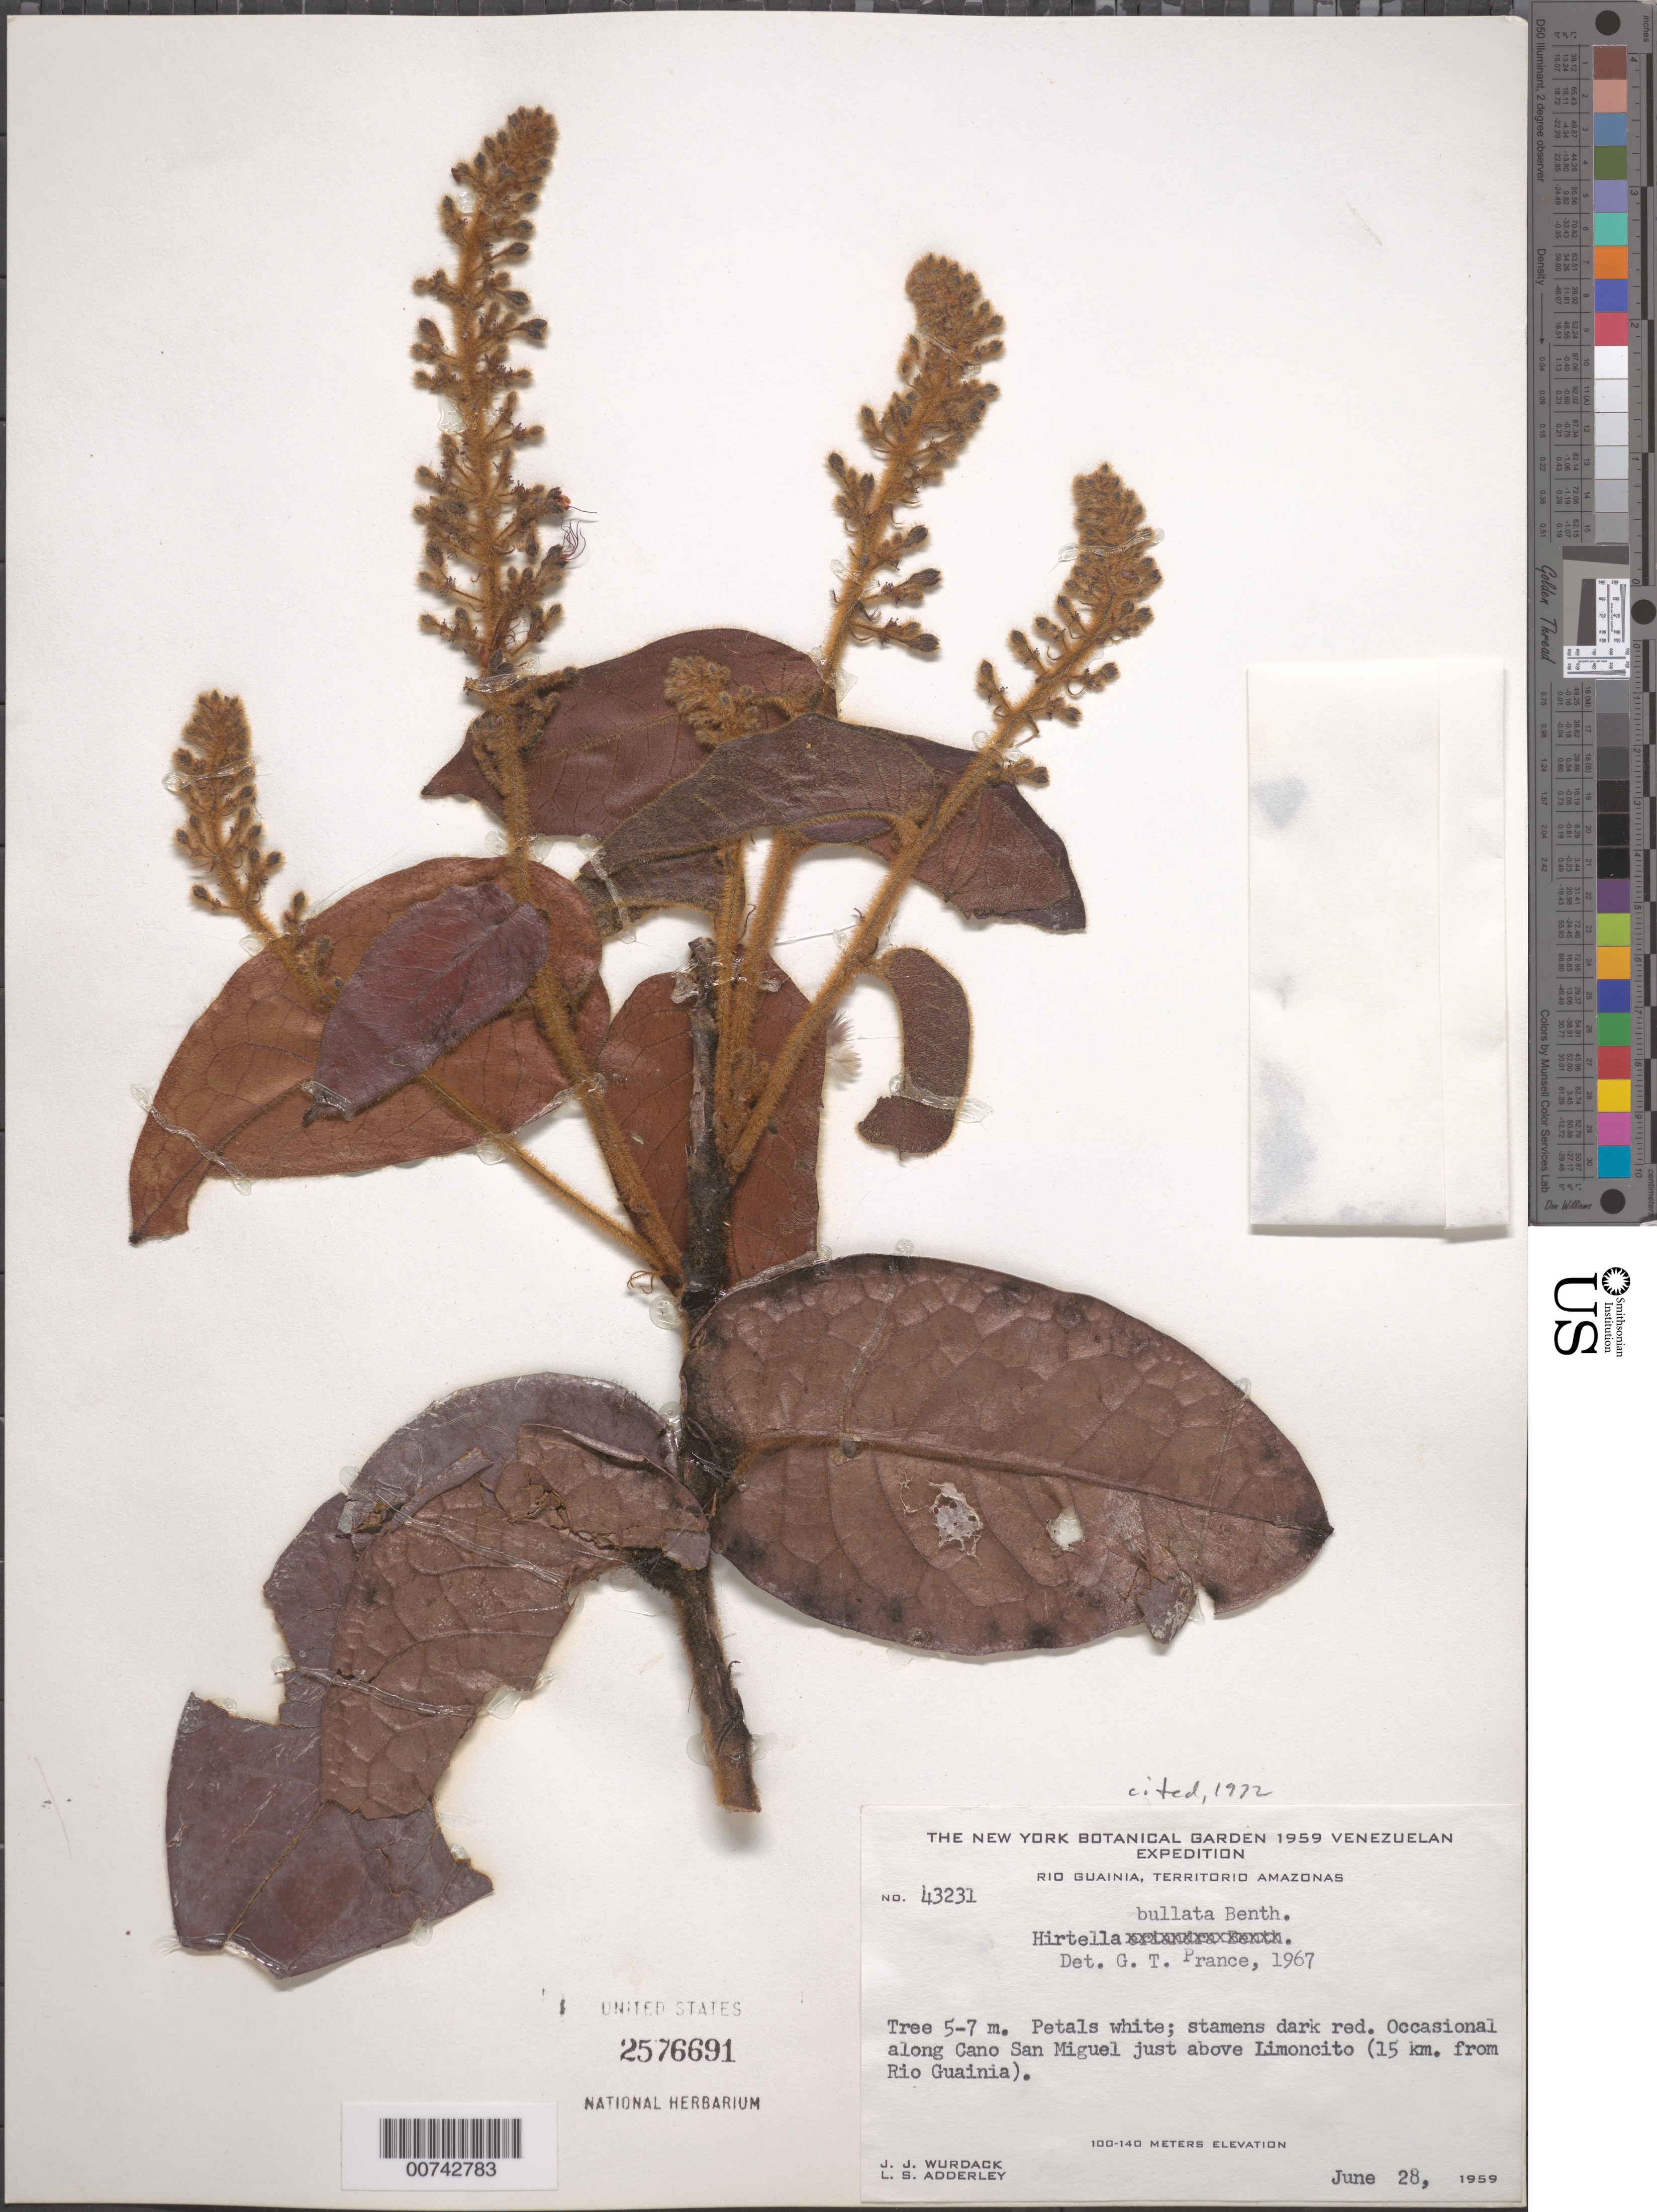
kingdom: Plantae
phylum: Tracheophyta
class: Magnoliopsida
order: Malpighiales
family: Chrysobalanaceae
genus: Hirtella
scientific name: Hirtella bullata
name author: Benth.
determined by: Prance, G. T.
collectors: J. J. Wurdack & L. S. Adderley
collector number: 43231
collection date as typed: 28-Jun-59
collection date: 1959-06-28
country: Venezuela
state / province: Amazonas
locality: Caño San Miguel, just above Limoncito (15 km from Río Guainia)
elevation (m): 100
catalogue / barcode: US 2576691